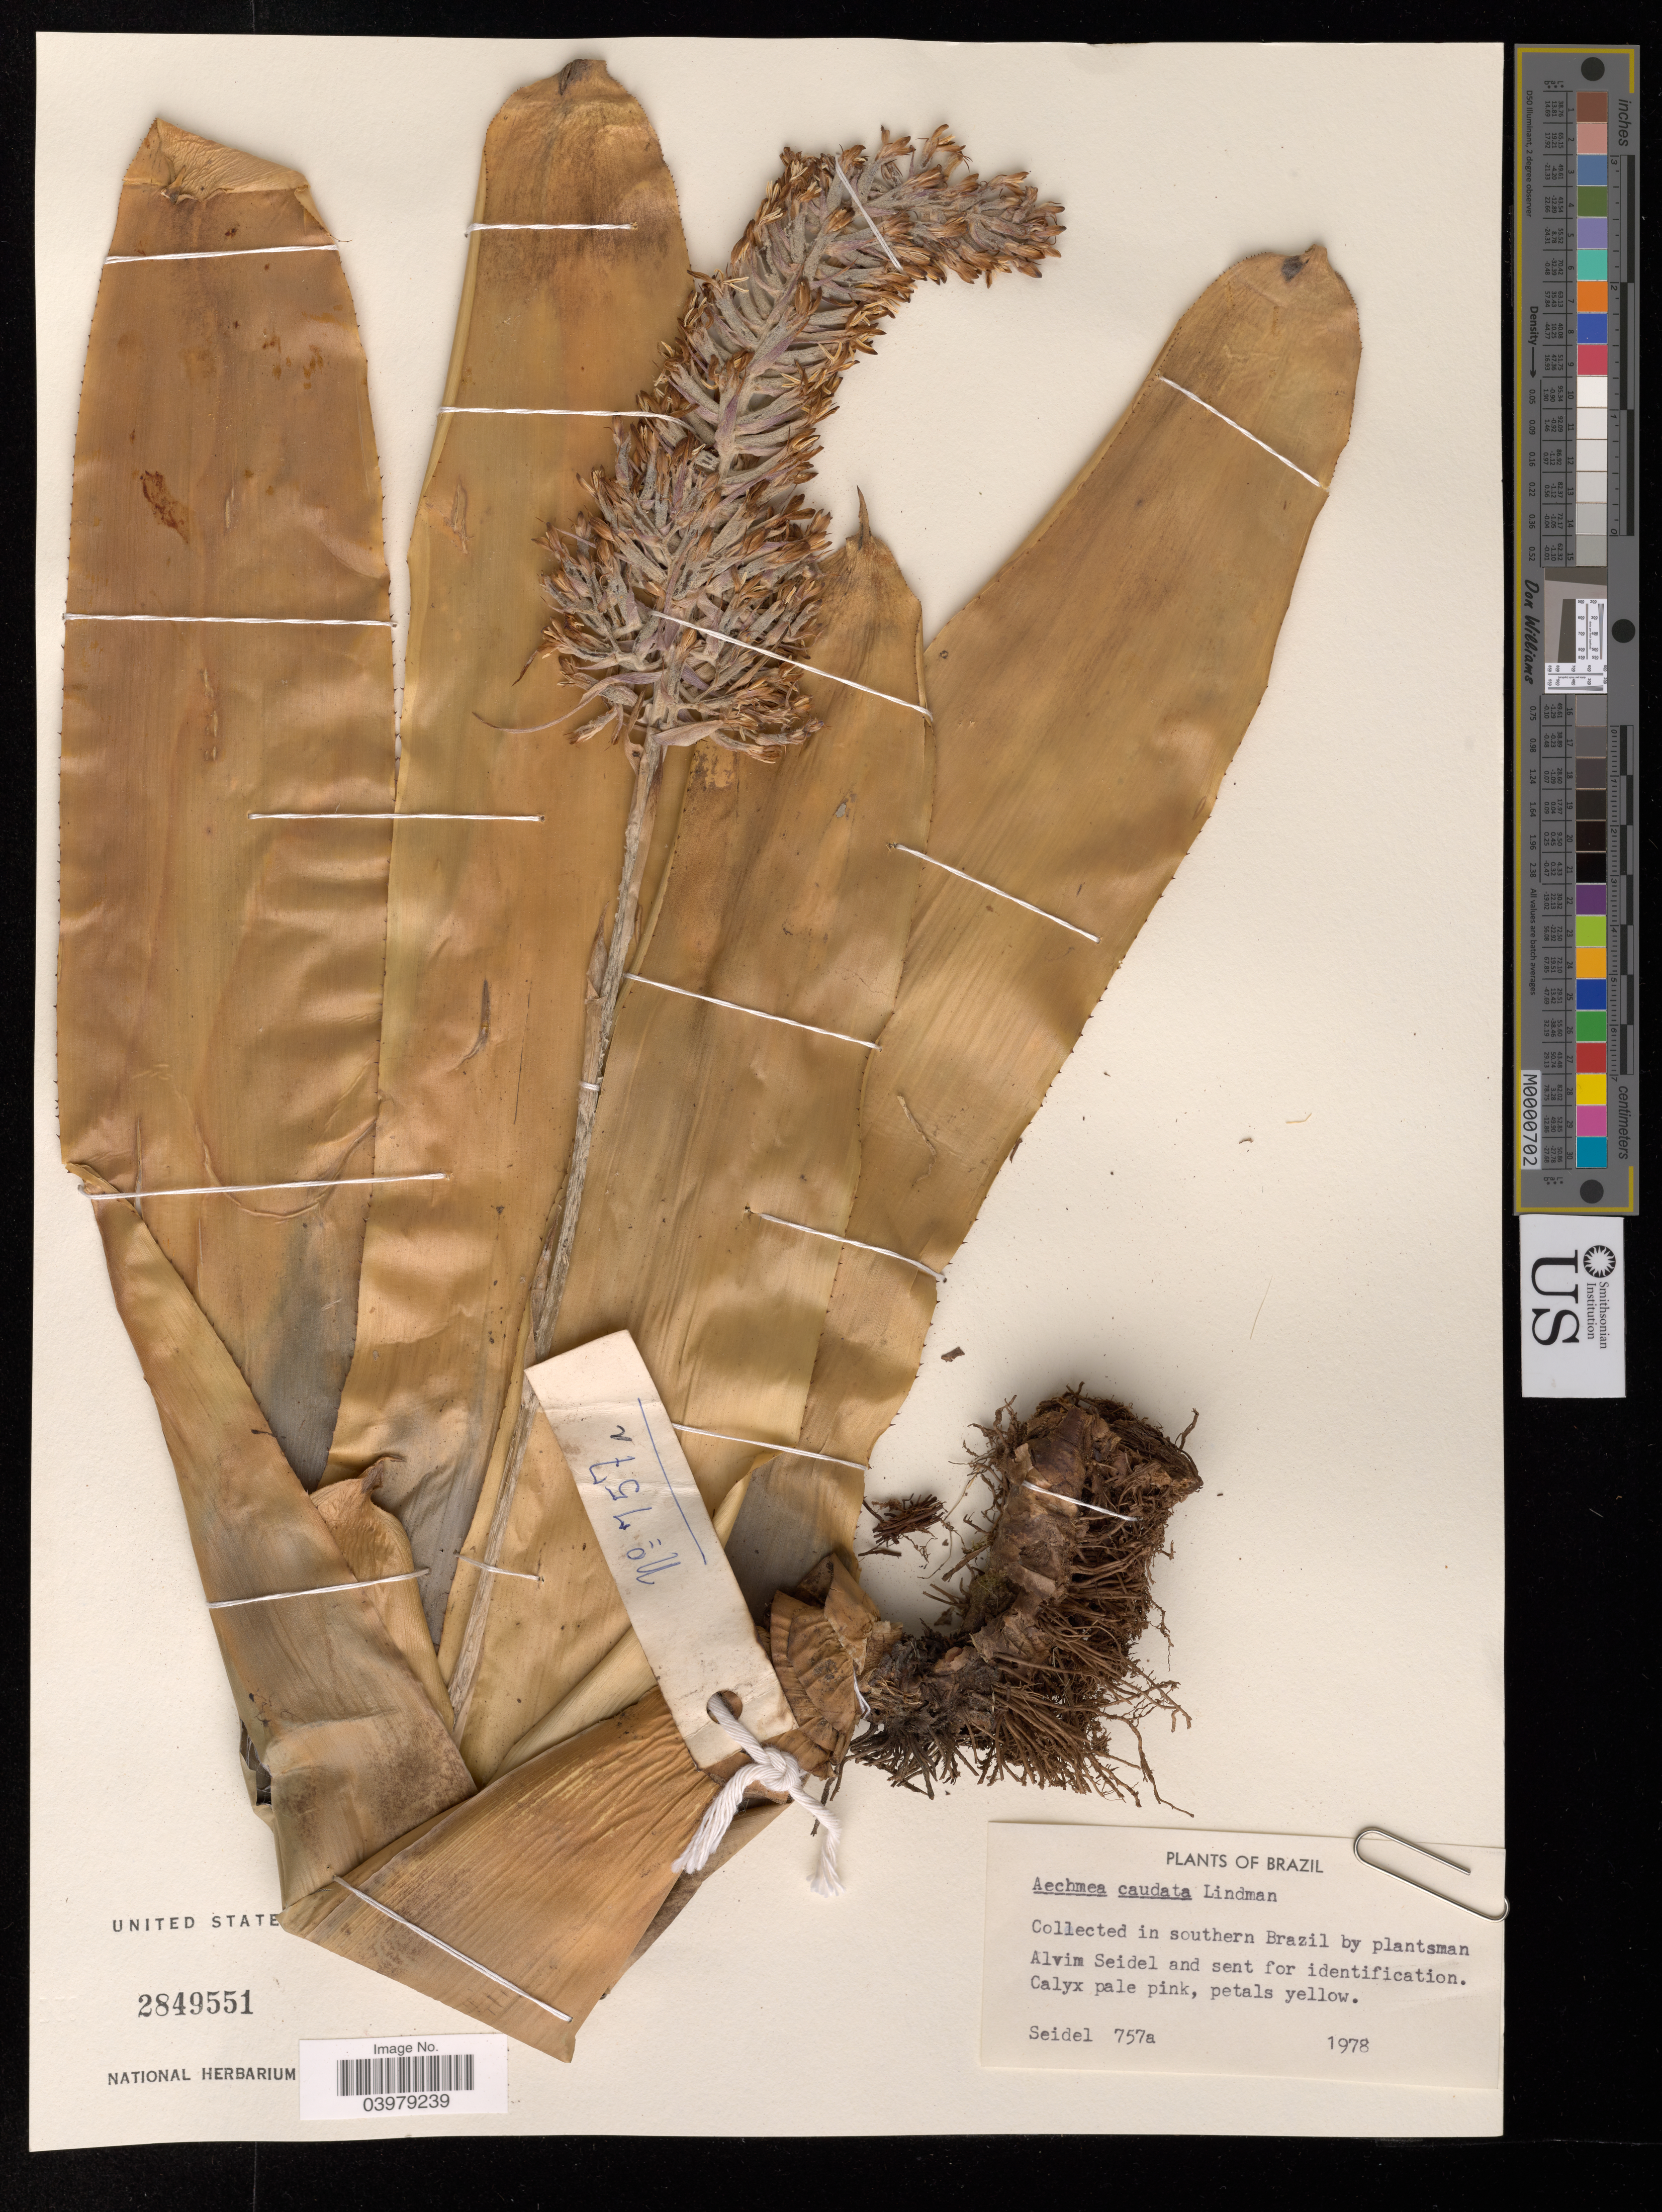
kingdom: Plantae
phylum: Tracheophyta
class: Liliopsida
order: Poales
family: Bromeliaceae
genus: Aechmea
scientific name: Aechmea caudata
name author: Lindm.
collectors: A. Seidel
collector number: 757a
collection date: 1978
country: Brazil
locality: Southern Brazil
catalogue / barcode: US 2849551